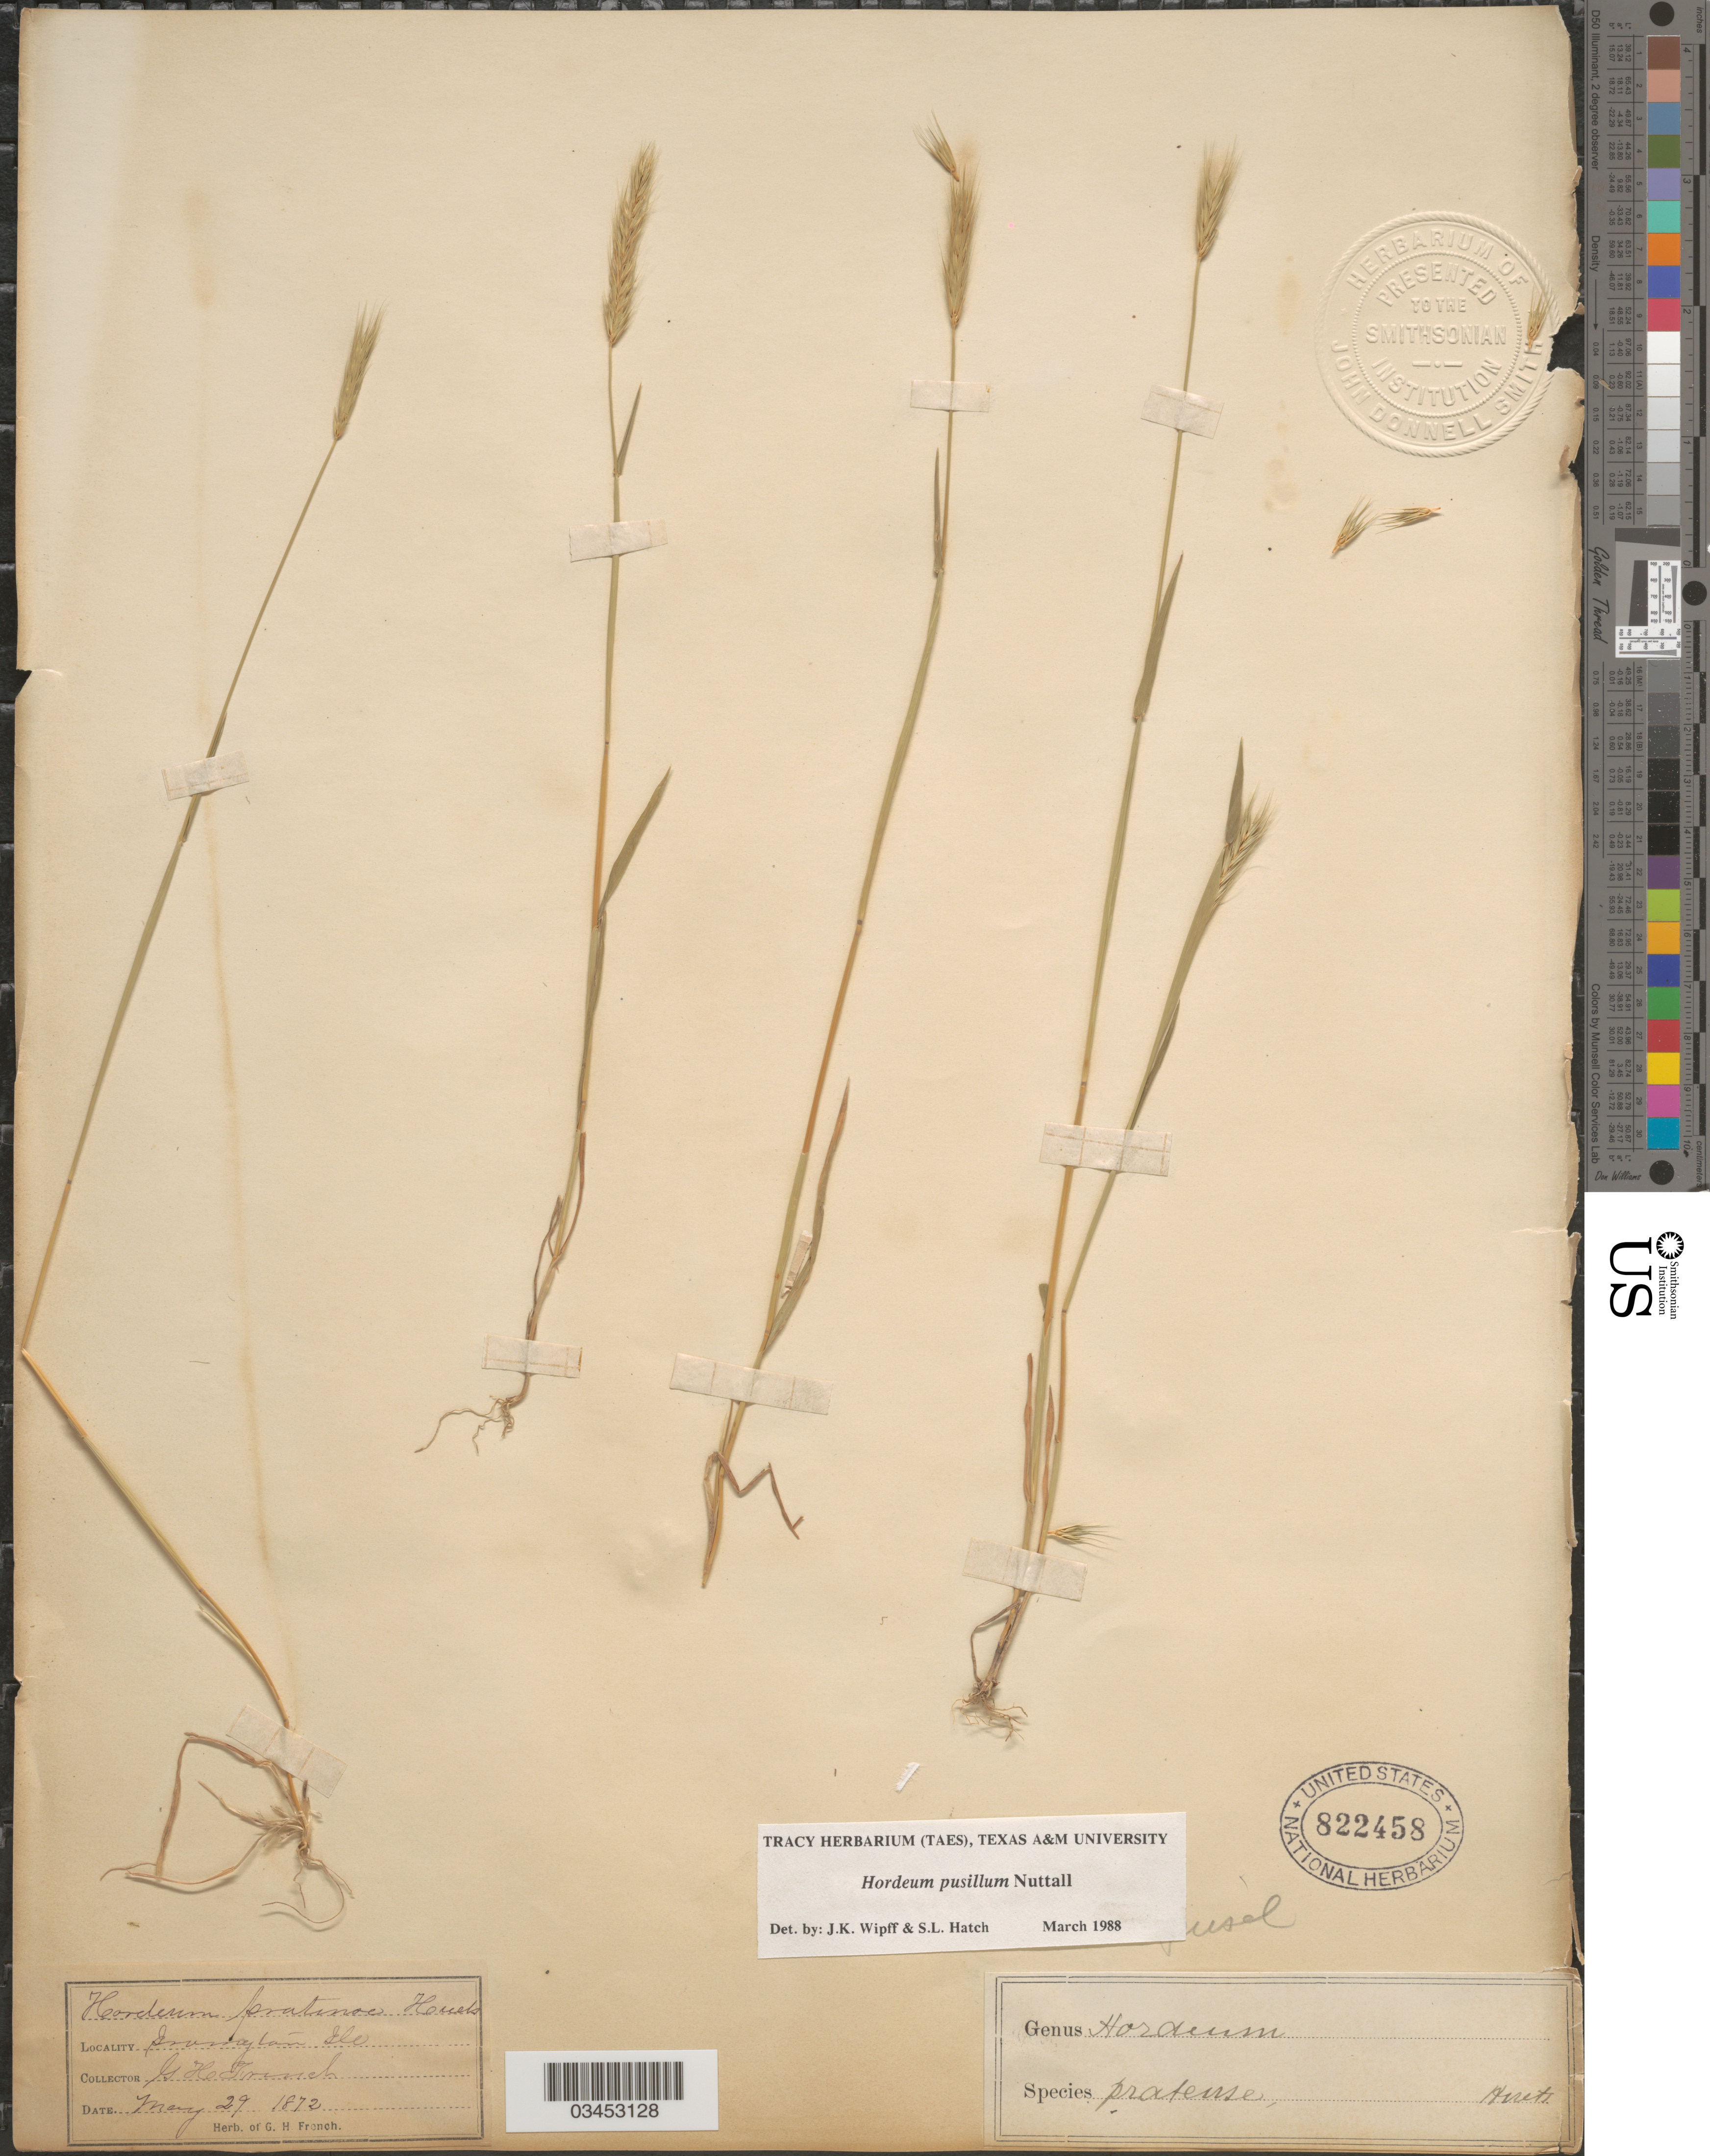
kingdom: Plantae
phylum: Tracheophyta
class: Liliopsida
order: Poales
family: Poaceae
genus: Hordeum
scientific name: Hordeum pusillum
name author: Nutt.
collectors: G. H. French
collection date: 1872-05-29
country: United States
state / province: Illinois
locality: Irvington.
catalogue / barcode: US 822458